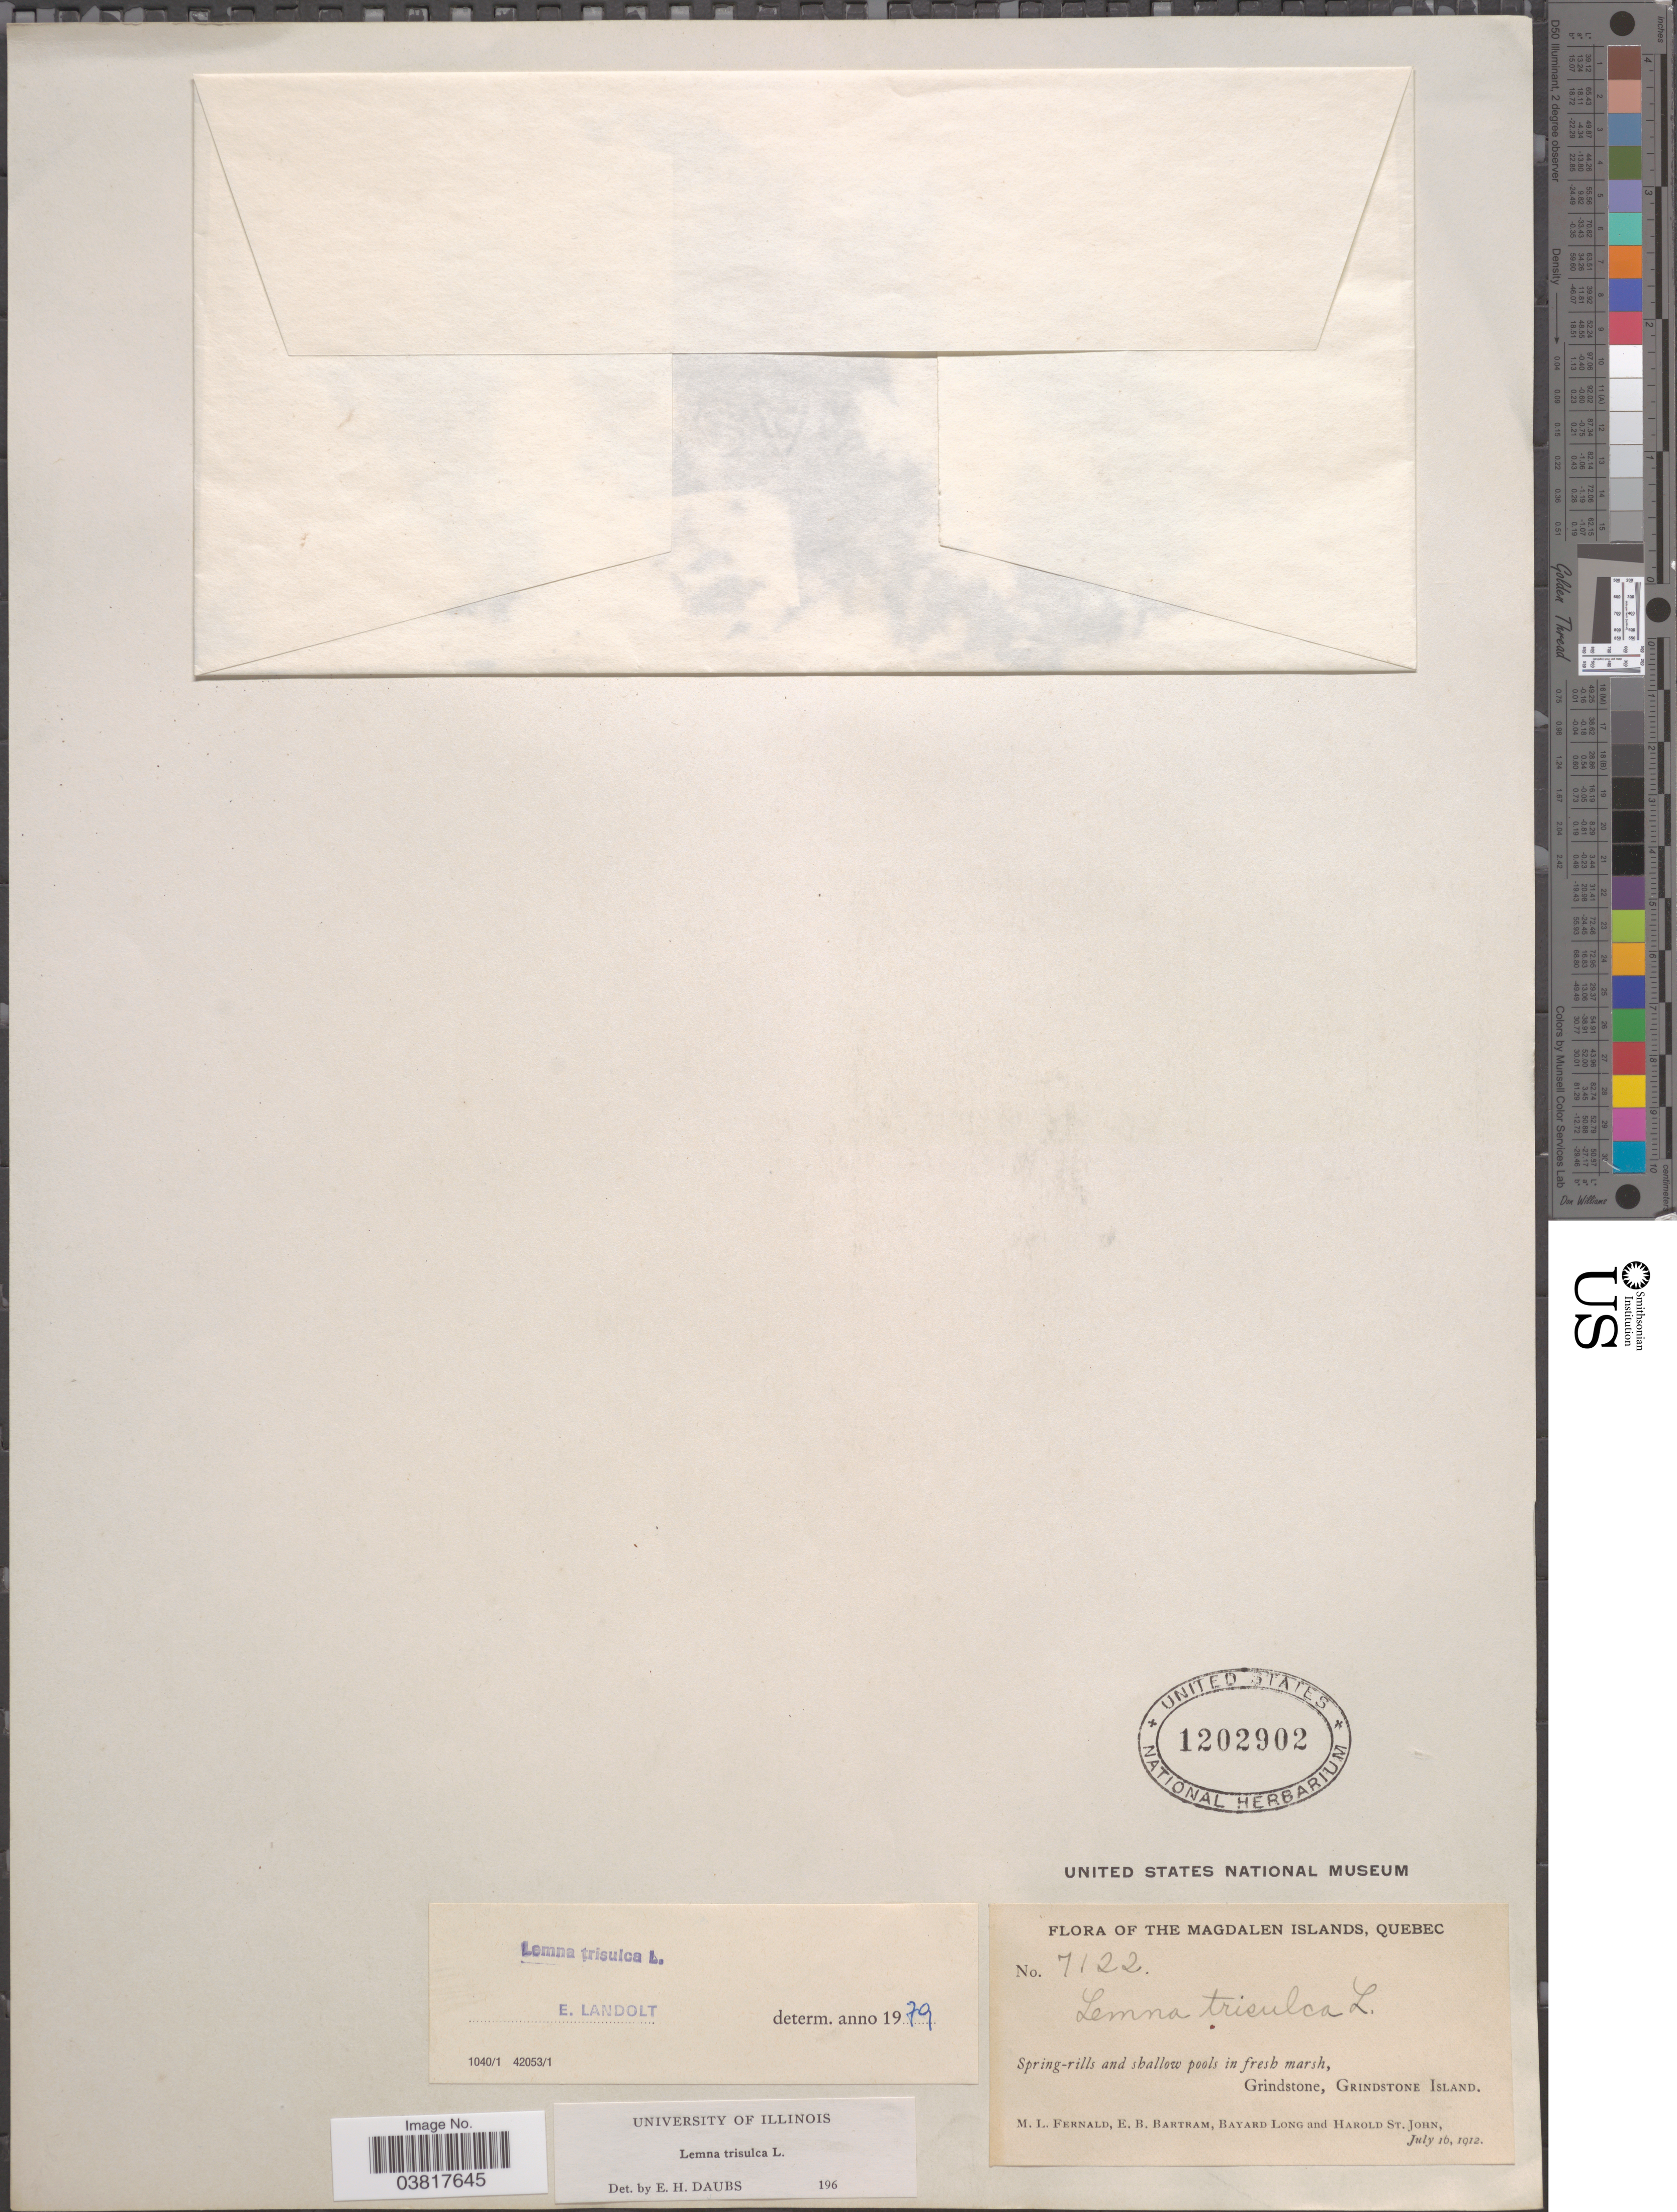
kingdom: Plantae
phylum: Tracheophyta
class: Liliopsida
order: Alismatales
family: Araceae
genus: Lemna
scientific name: Lemna trisulca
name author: L.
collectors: M. L. Fernald, E. B. Bartram, B. Long & H. St. John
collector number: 7122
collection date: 1912-07-16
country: Canada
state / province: Quebec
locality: The Magdalen Islands. Grindstone, Grindstone Island.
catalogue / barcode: US 1202902